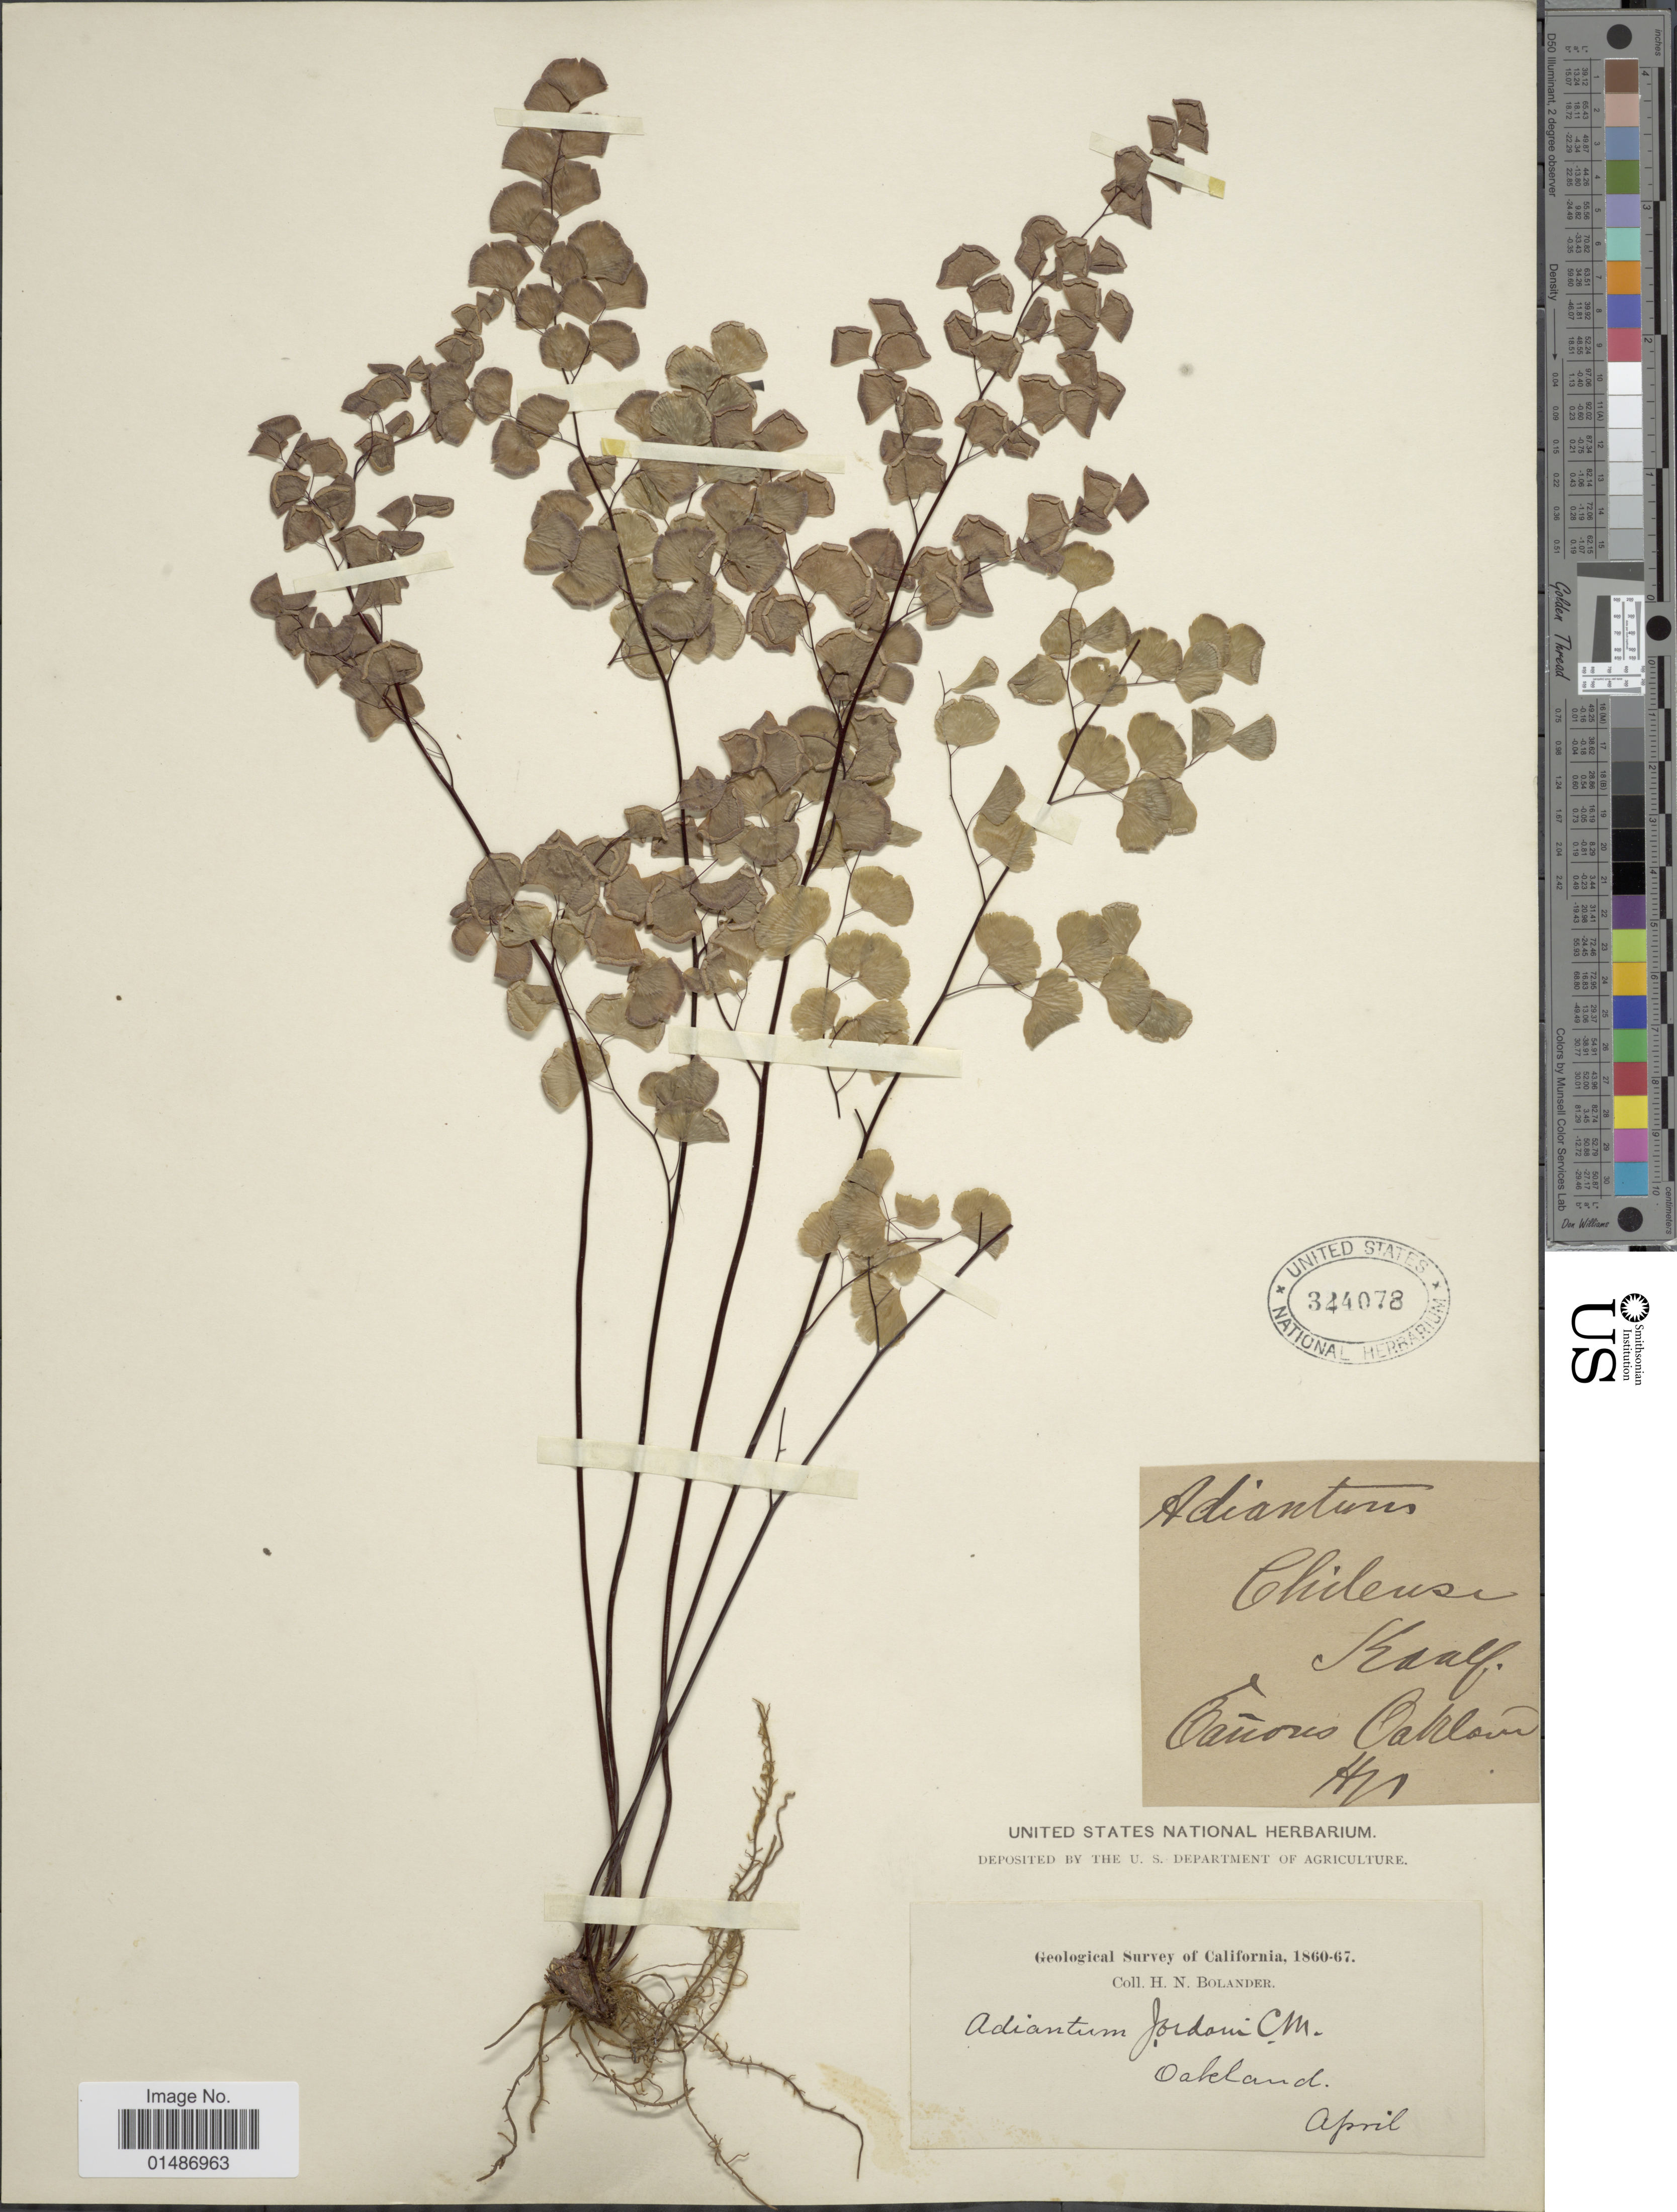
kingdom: Plantae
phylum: Tracheophyta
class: Polypodiopsida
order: Polypodiales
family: Pteridaceae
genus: Adiantum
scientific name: Adiantum jordanii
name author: C.H. Mull.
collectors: H. Bolander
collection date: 1860-04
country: United States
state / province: California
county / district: Alameda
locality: Oakland.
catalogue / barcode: US 344078